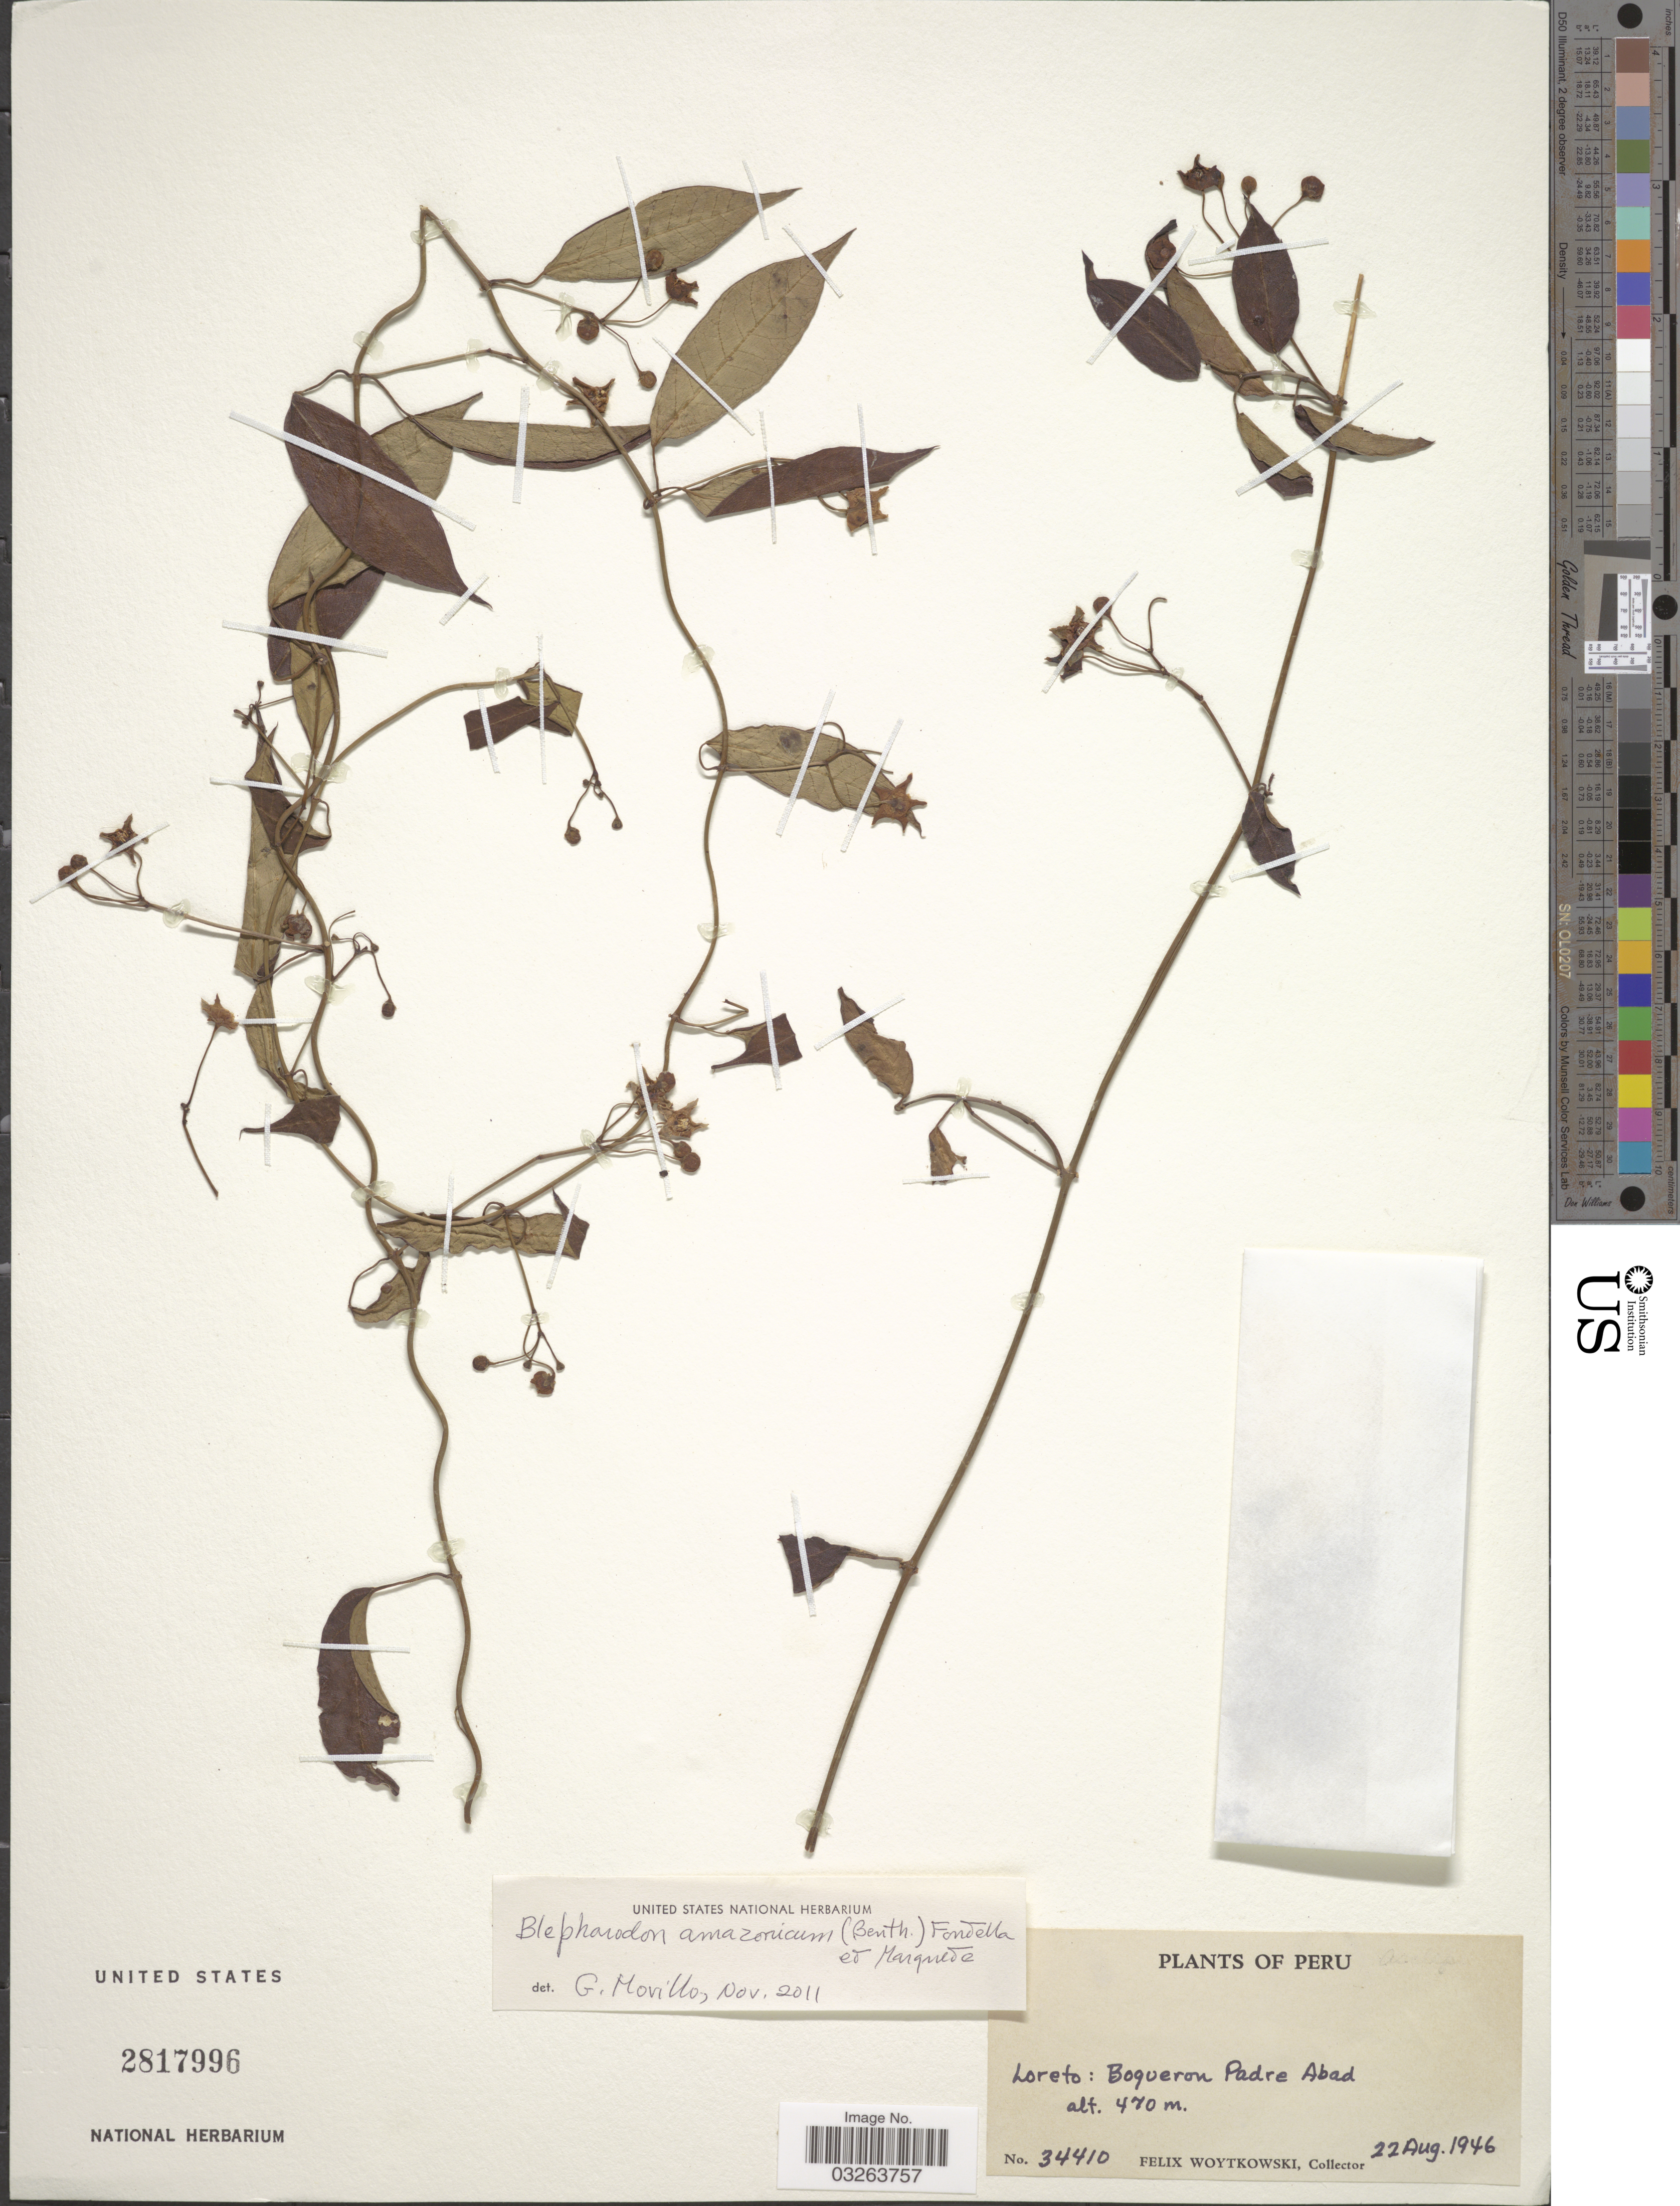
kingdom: Plantae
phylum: Tracheophyta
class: Magnoliopsida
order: Gentianales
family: Apocynaceae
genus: Blepharodon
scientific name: Blepharodon amazonicum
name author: (Benth.) Fontella & Marquete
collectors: F. Woytkowski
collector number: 34410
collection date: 1946-08-22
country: Peru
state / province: Loreto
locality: Boqueron Padre Abad.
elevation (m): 470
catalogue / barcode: US 2817996